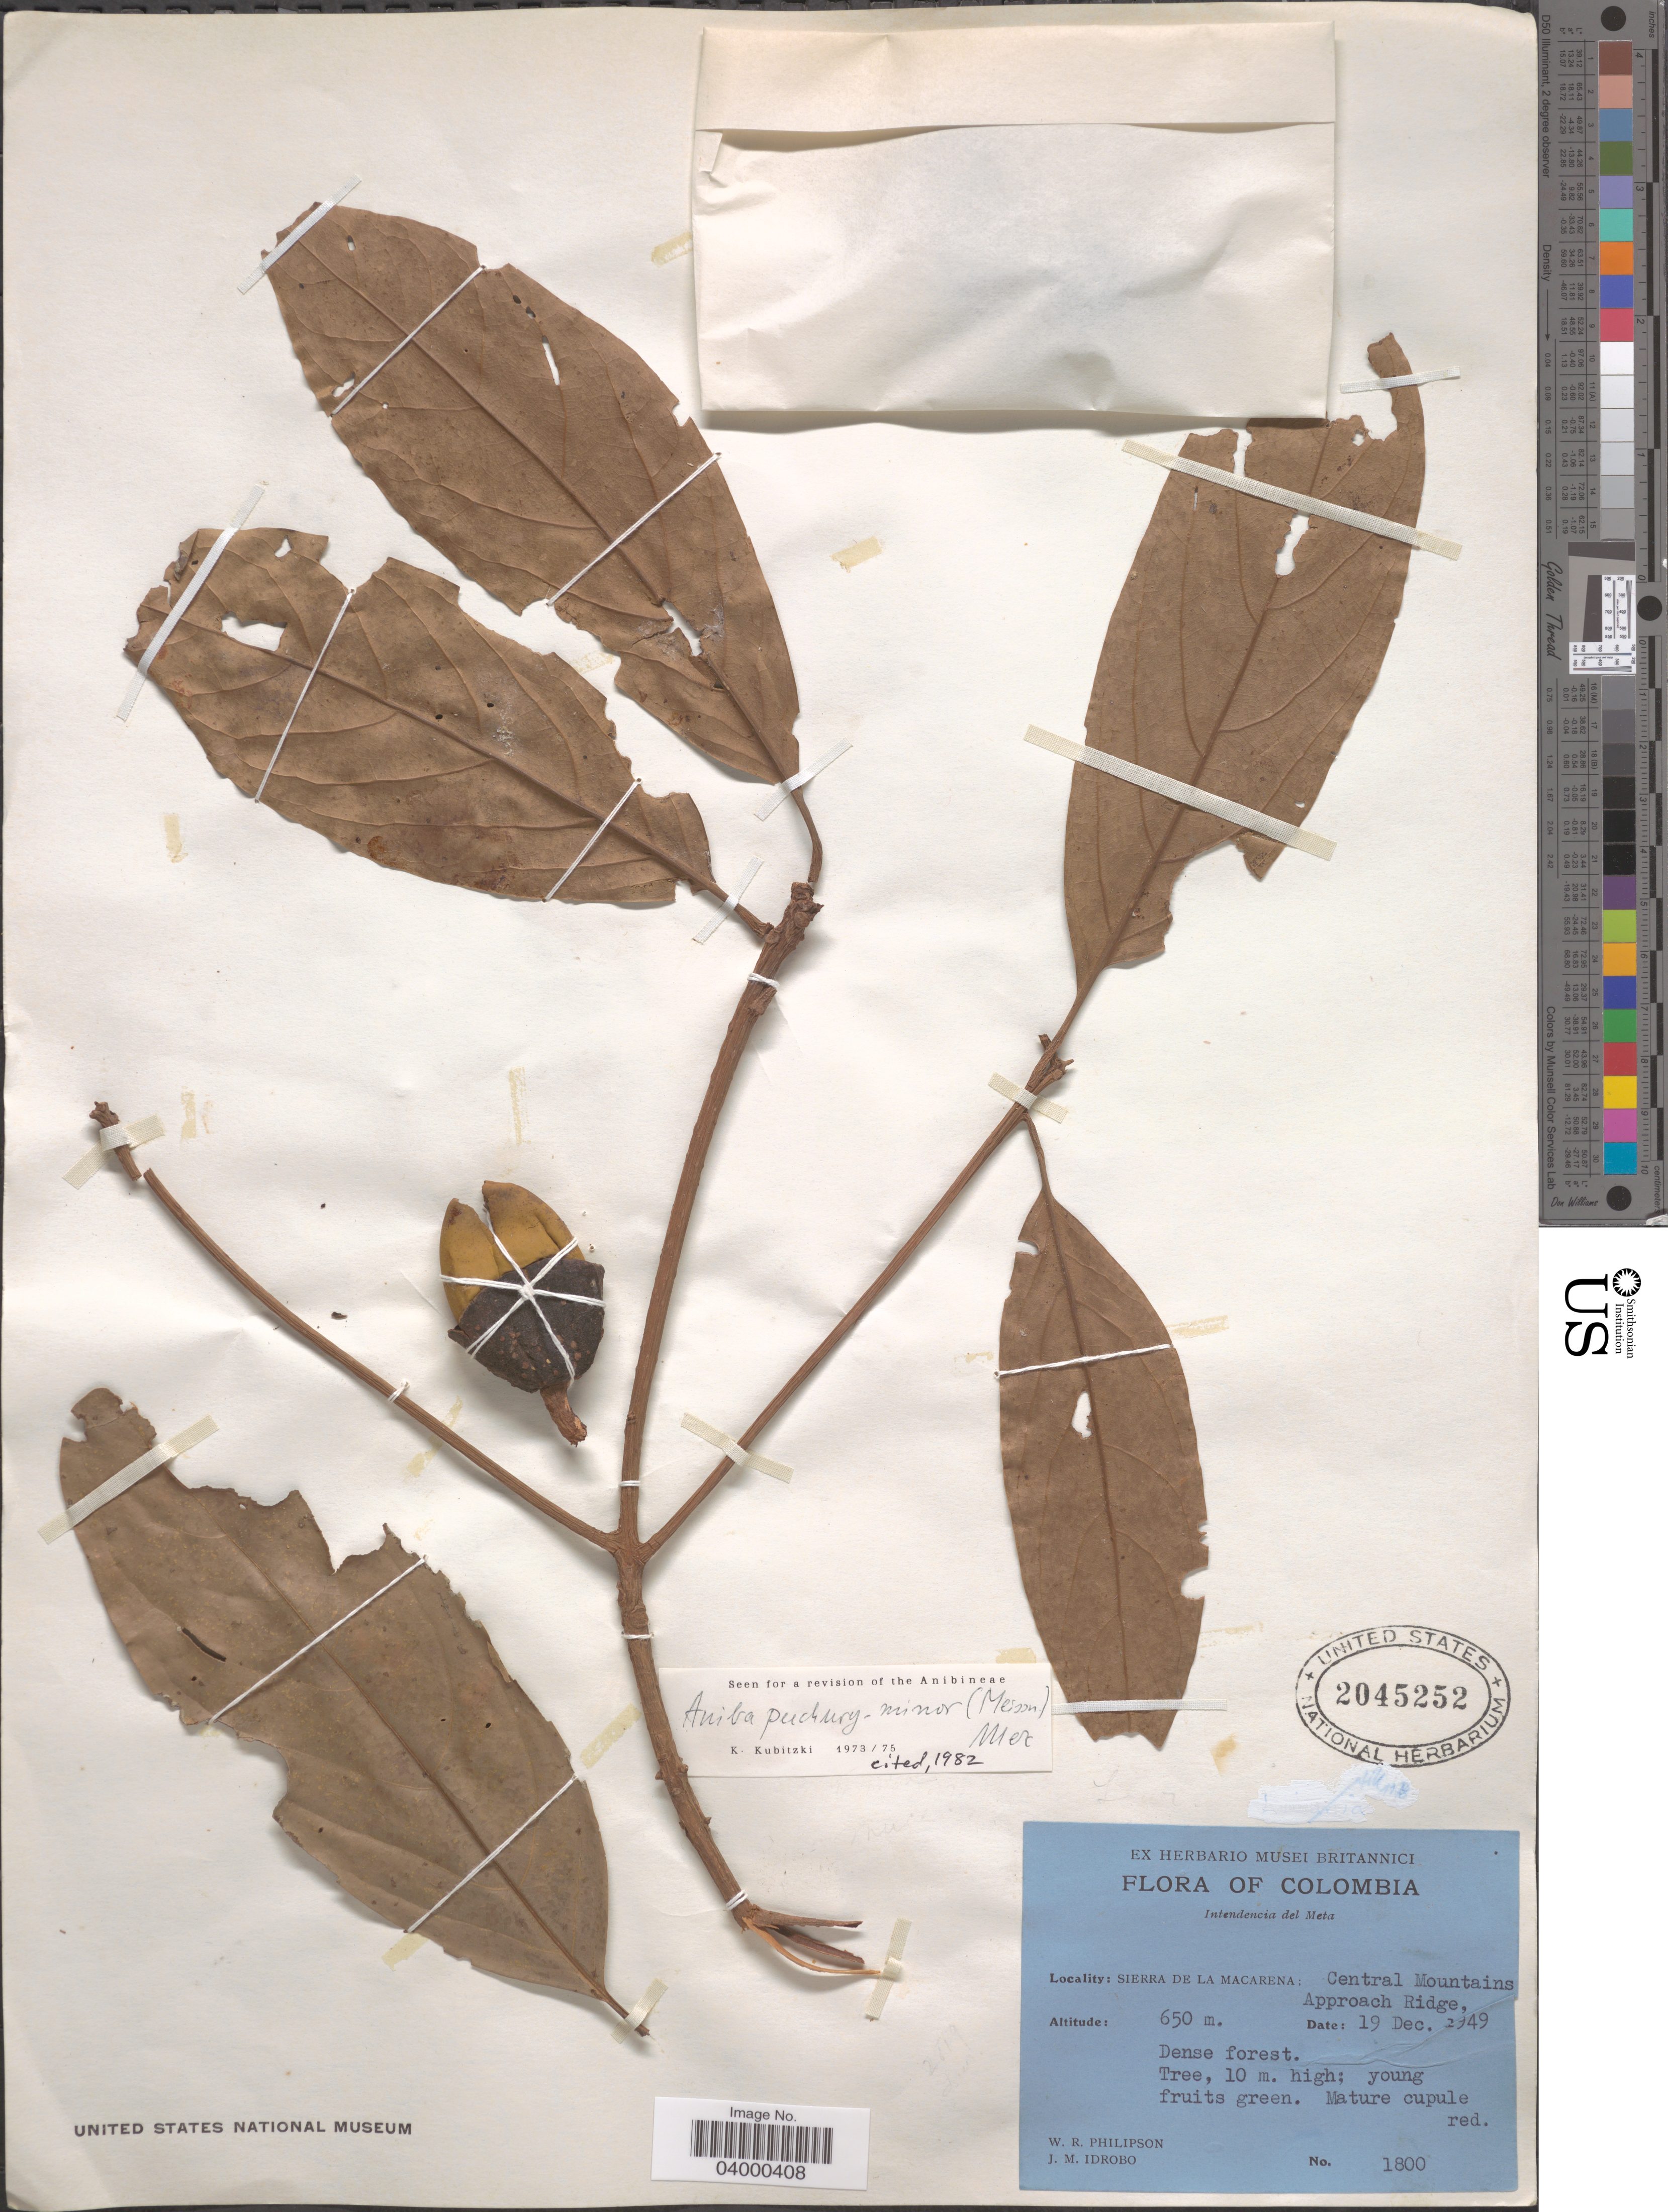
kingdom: Plantae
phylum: Tracheophyta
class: Magnoliopsida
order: Laurales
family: Lauraceae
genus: Aniba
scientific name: Aniba puchury-minor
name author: (Mart.) Mez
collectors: W. R. Philipson & J. M. Idrobo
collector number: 1800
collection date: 1949-12-19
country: Colombia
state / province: Meta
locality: Intendencia del Meta. Sierra de La Macarena; Central Mountains. Approach Ridge.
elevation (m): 650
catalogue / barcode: US 2045252